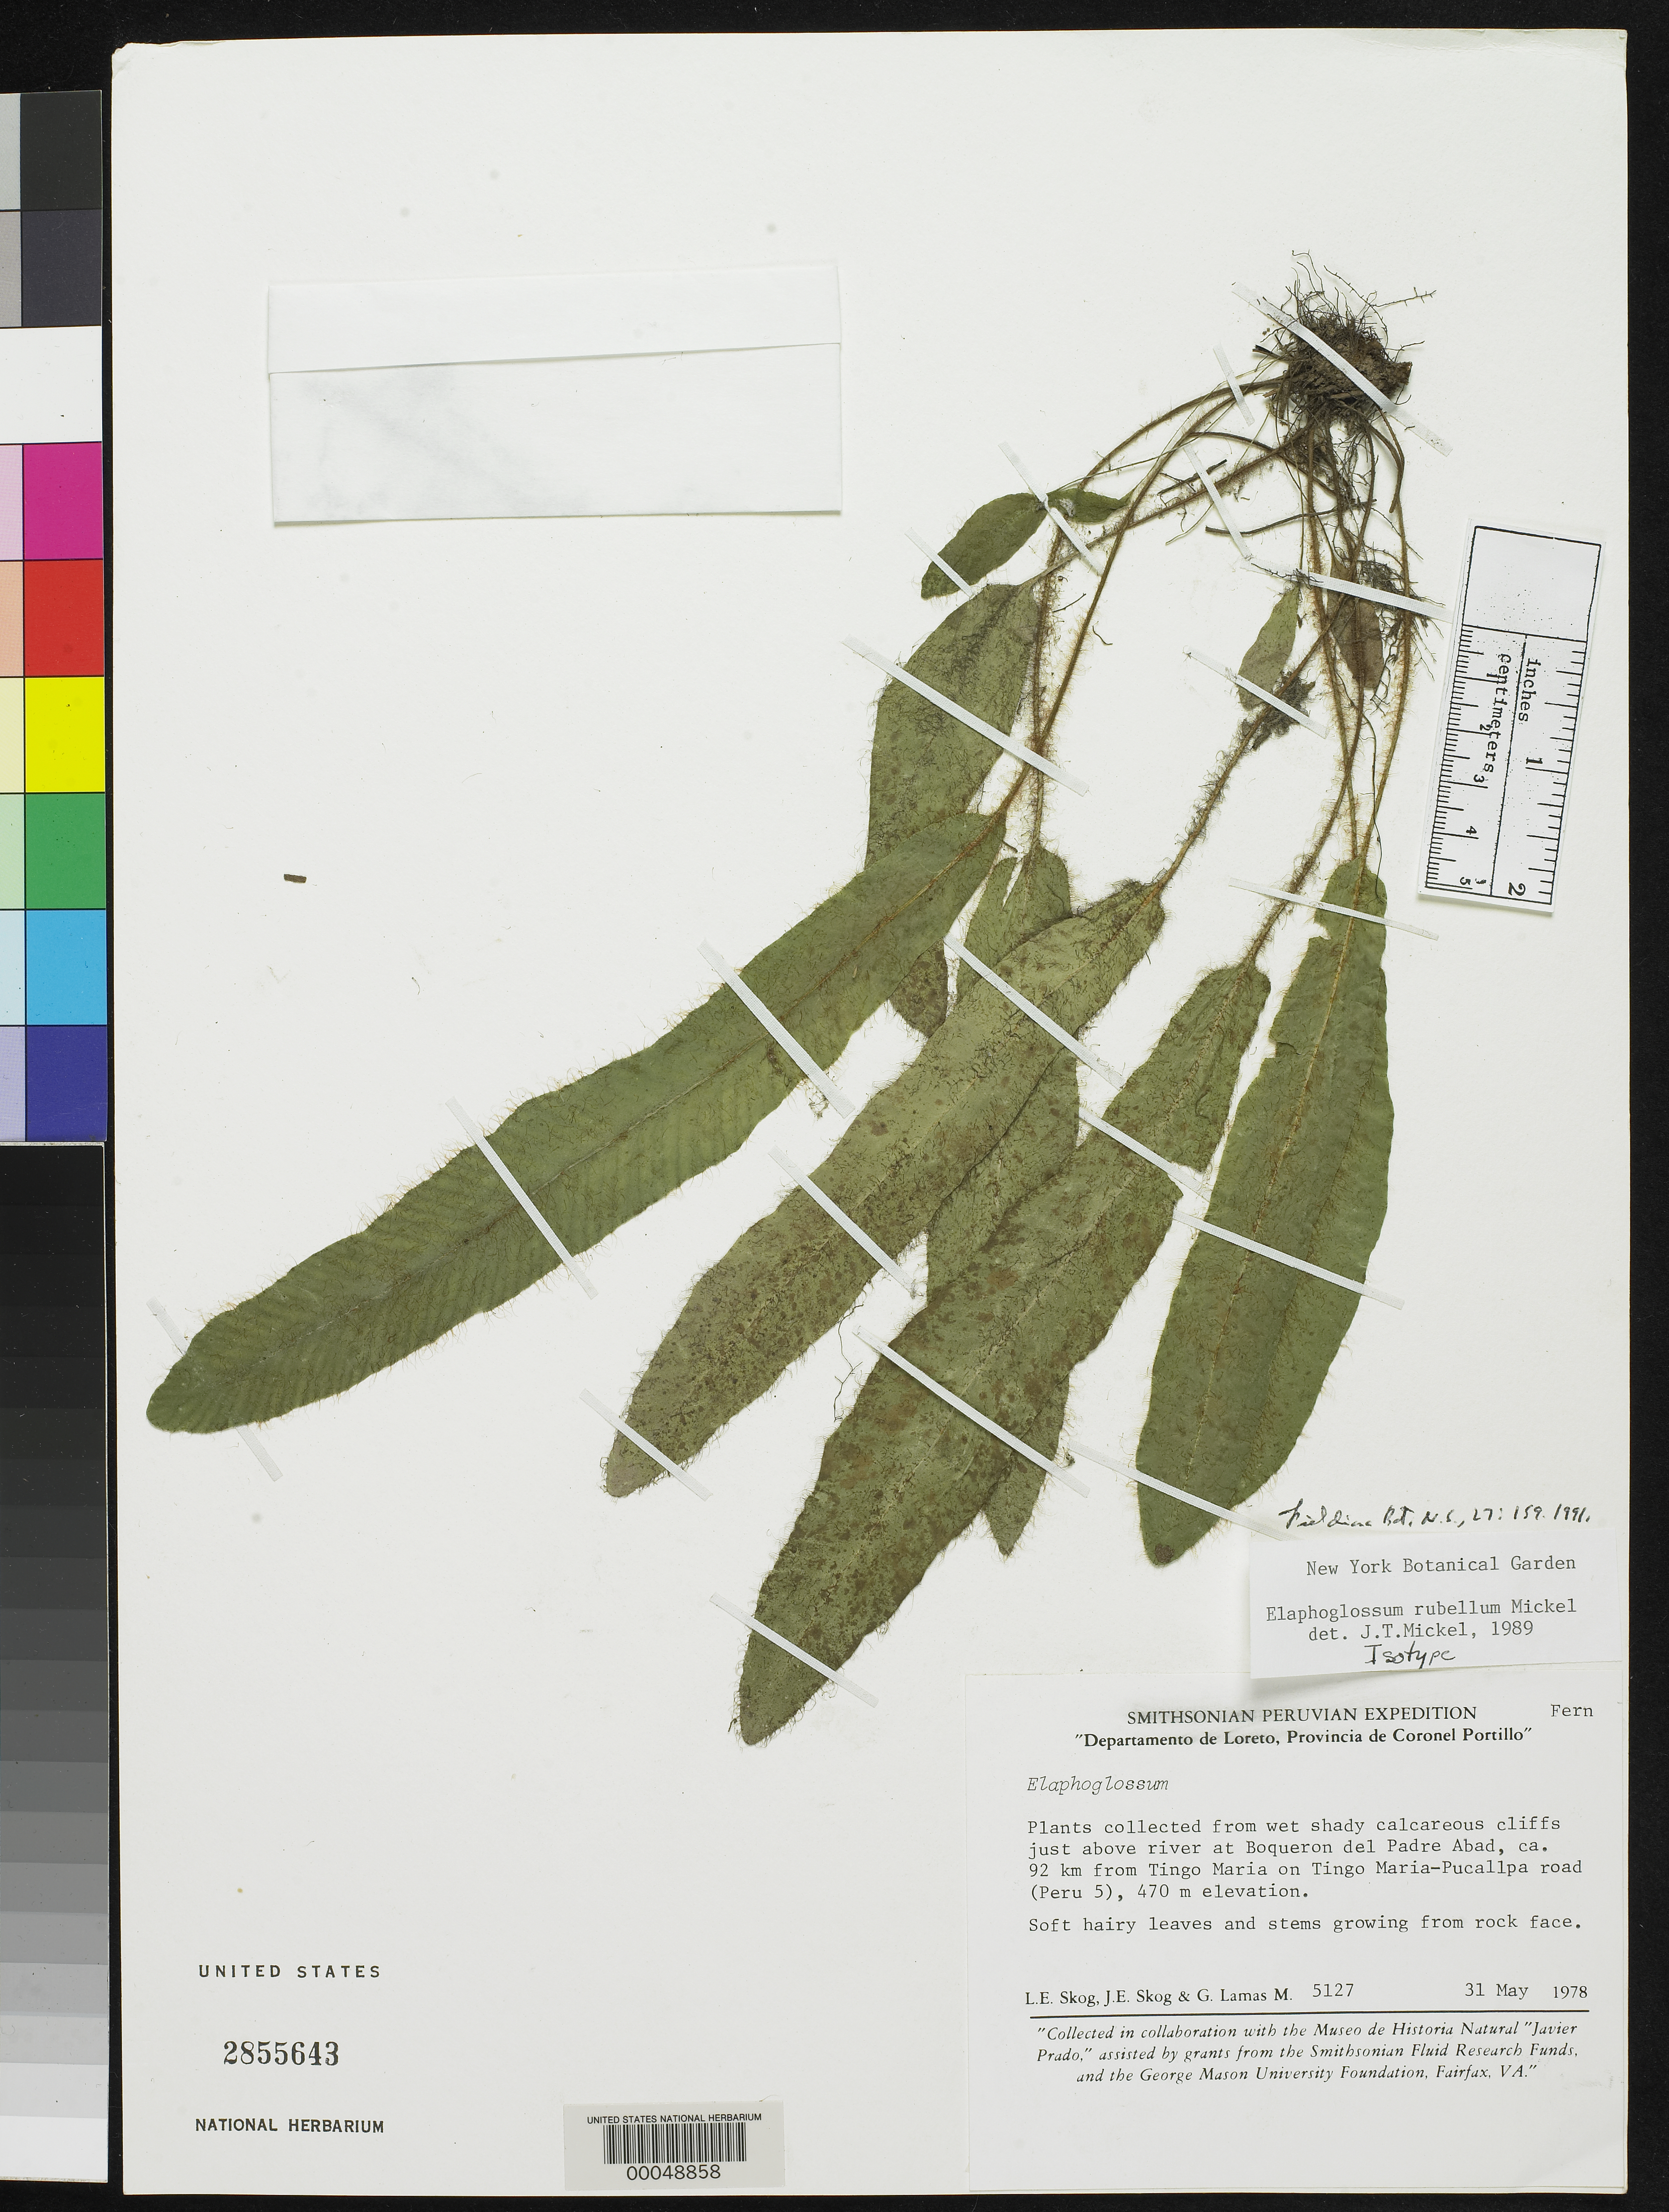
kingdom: Plantae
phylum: Tracheophyta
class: Polypodiopsida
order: Polypodiales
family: Dryopteridaceae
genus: Elaphoglossum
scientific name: Elaphoglossum rubellum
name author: Mickel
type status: Isotype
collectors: L. E. Skog, J. E. Skog & G. Lamas M.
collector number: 5127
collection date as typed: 31 May 1978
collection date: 1978-05-31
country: Peru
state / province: Loreto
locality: Above river at Boqueron del Padre Abad, ca. 92 km from Tingo Maria on Tingo Maria-Pucallpa road.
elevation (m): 40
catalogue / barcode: US 2855643